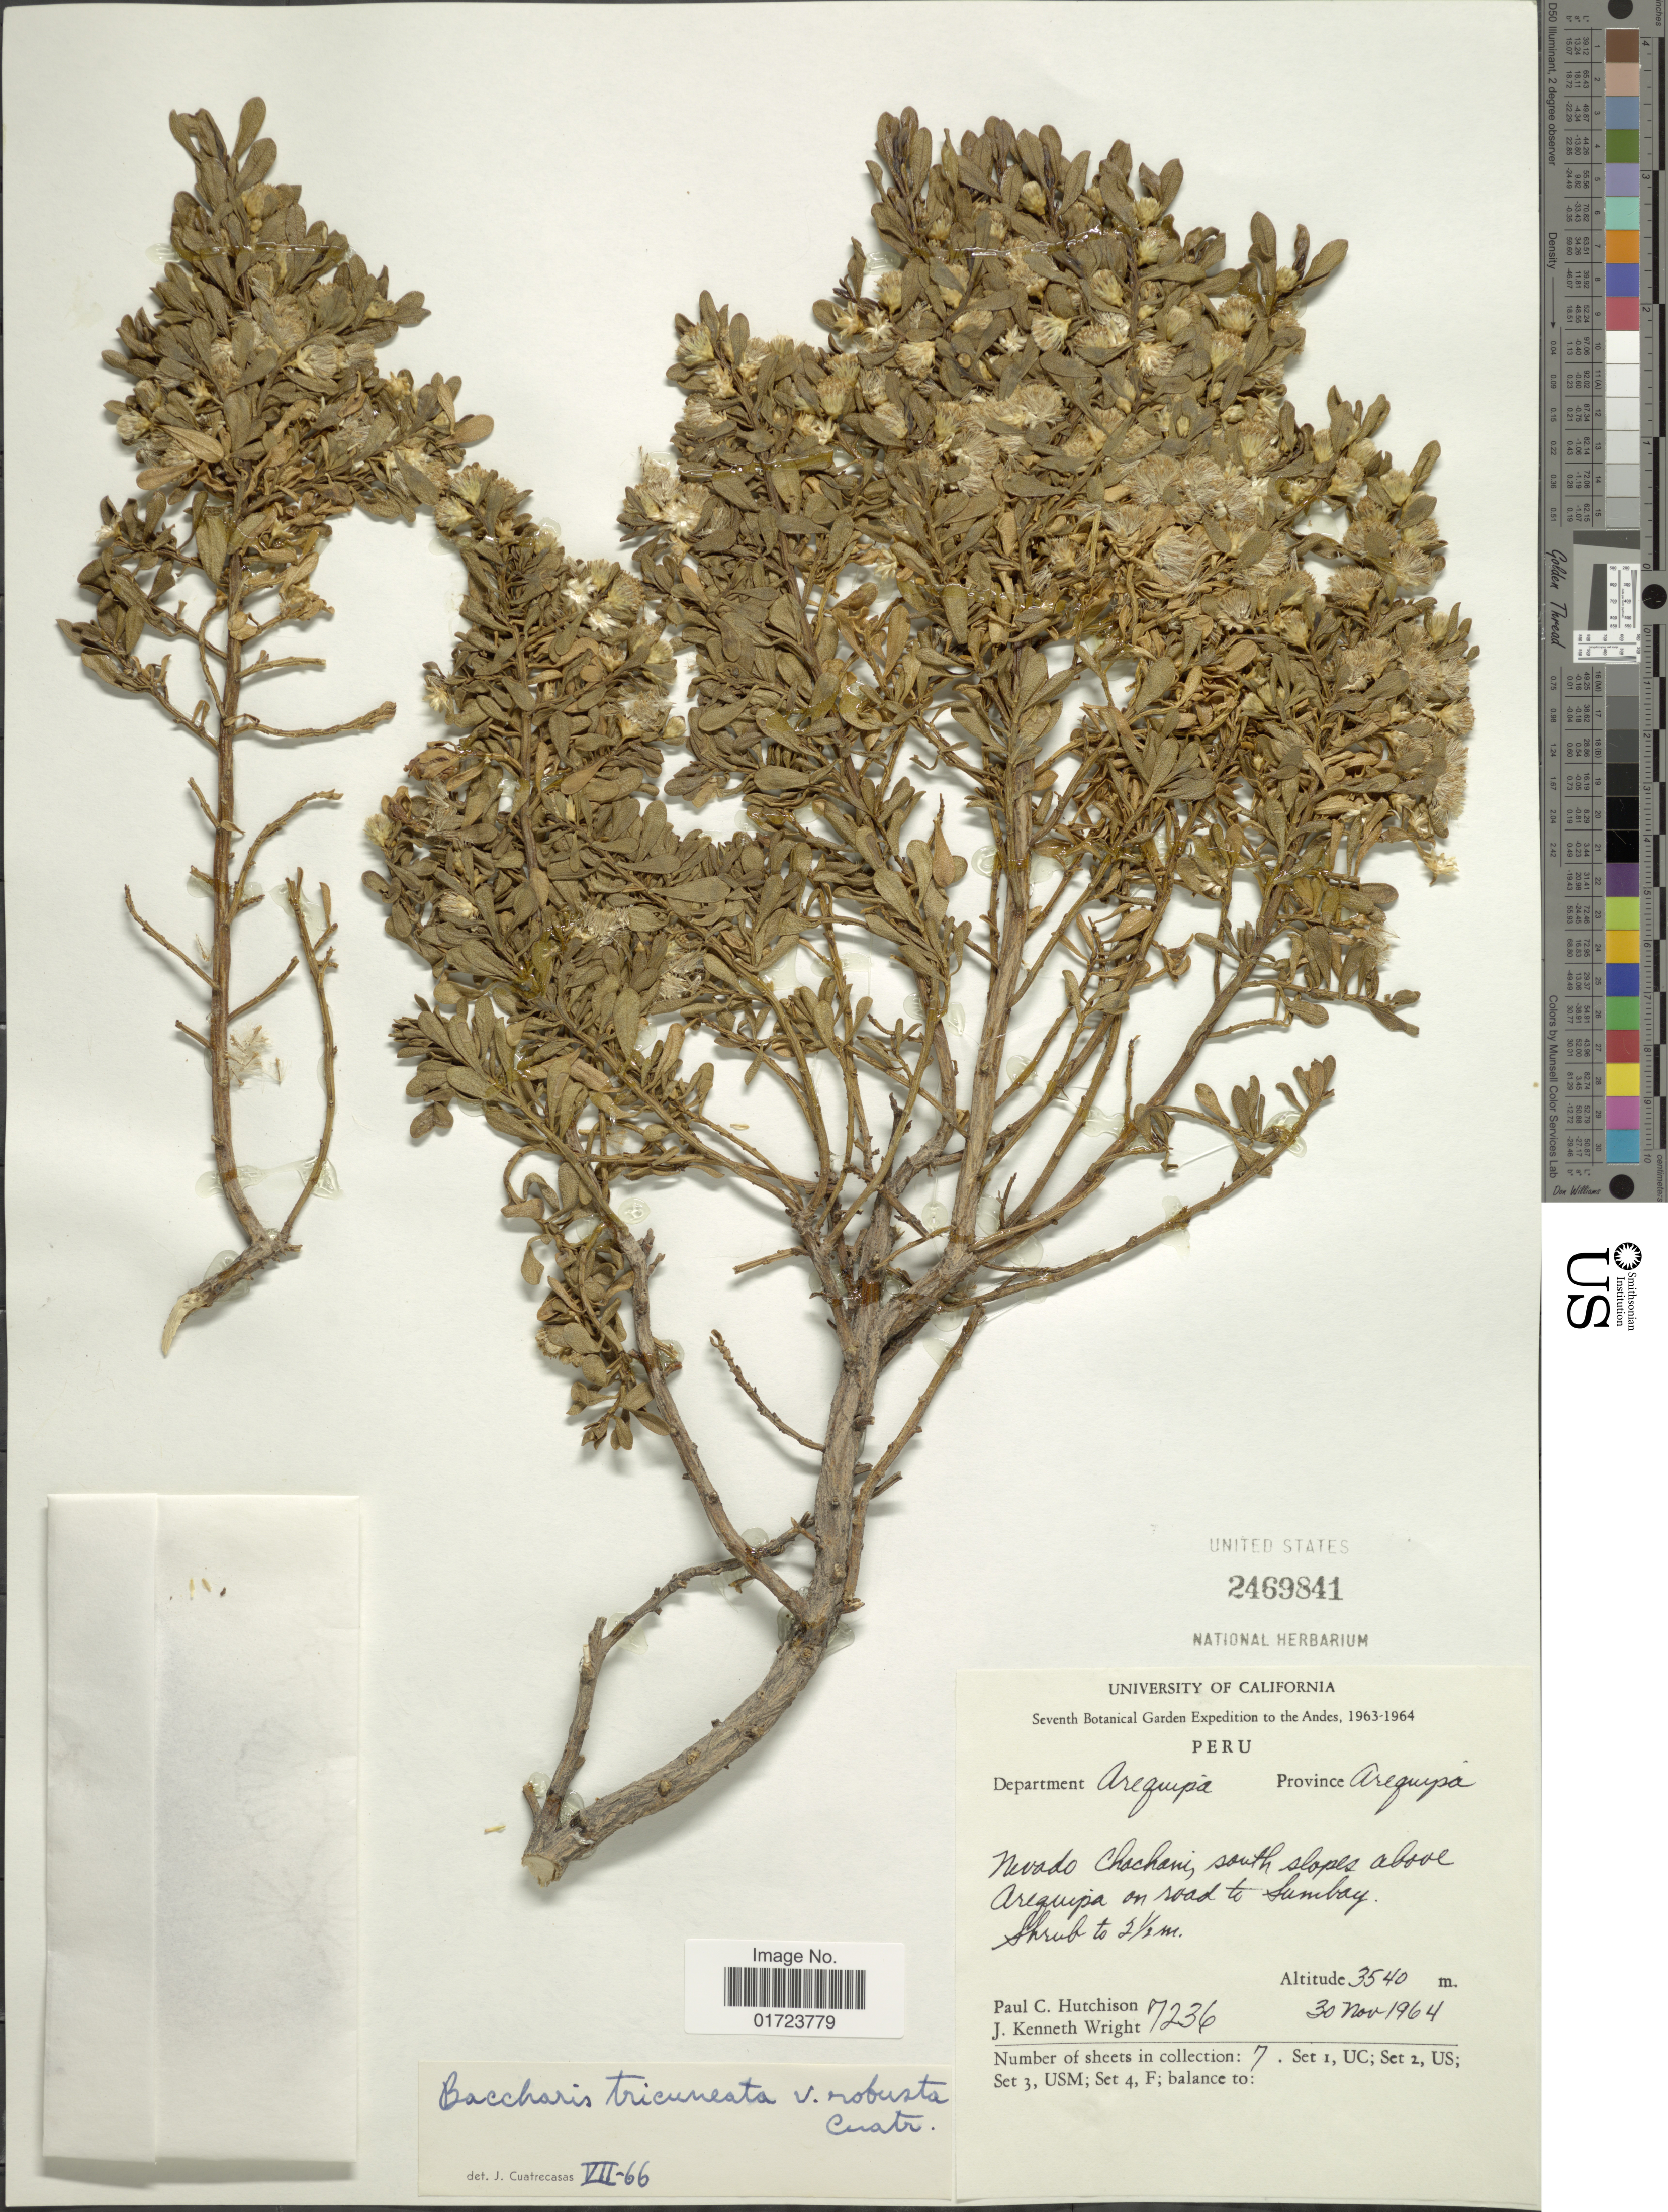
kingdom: Plantae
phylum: Tracheophyta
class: Magnoliopsida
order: Asterales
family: Asteraceae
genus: Baccharis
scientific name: Baccharis tricuneata var. robusta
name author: Cuatrec.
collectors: P. C. Hutchison & J. K. Wright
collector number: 7236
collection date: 1964-11-30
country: Peru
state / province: Arequipa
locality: Nevado Chachani, south slopes above Arequipa on road to Sumbay, Province Arequipa, Department Arequipa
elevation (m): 3540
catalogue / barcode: US 2469841